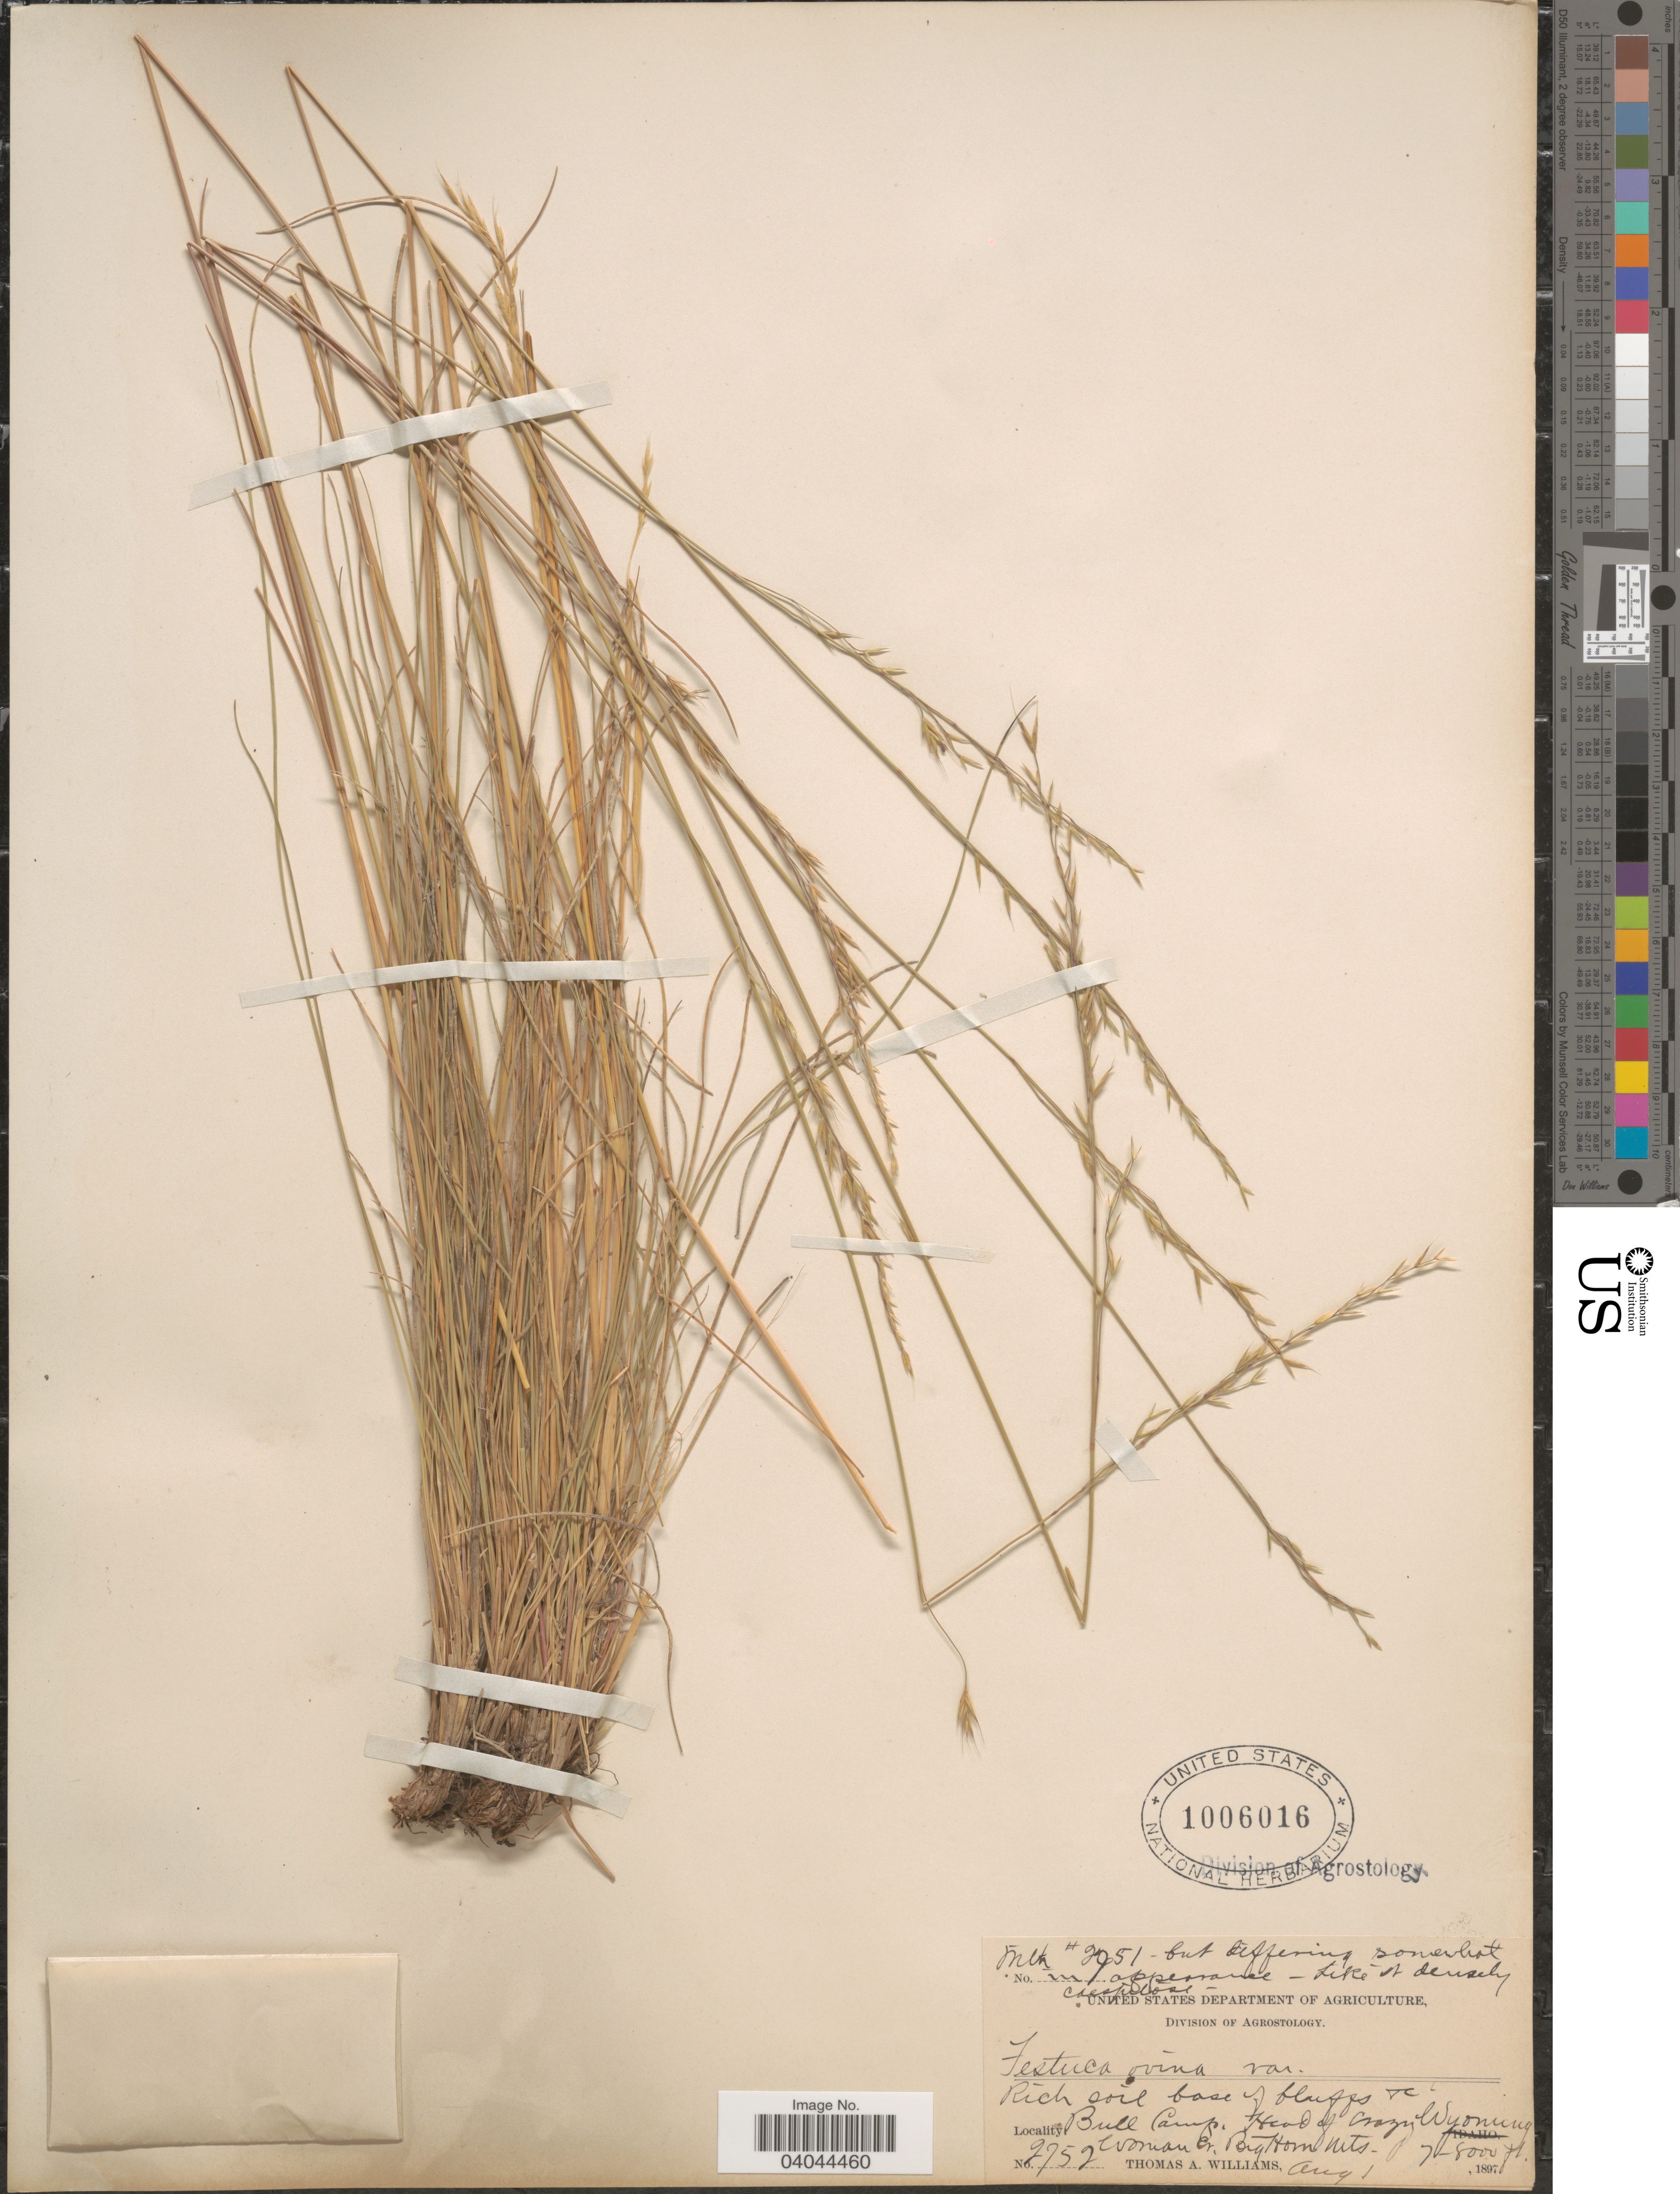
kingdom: Plantae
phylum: Tracheophyta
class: Liliopsida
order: Poales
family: Poaceae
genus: Festuca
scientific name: Festuca ovina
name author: L.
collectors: T. A. Williams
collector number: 2752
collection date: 1897-08-01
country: United States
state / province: Wyoming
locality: Bull Camp. Head of Crazy Woman Cr. Big Horn Mts.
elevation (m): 2134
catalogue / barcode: US 1006016